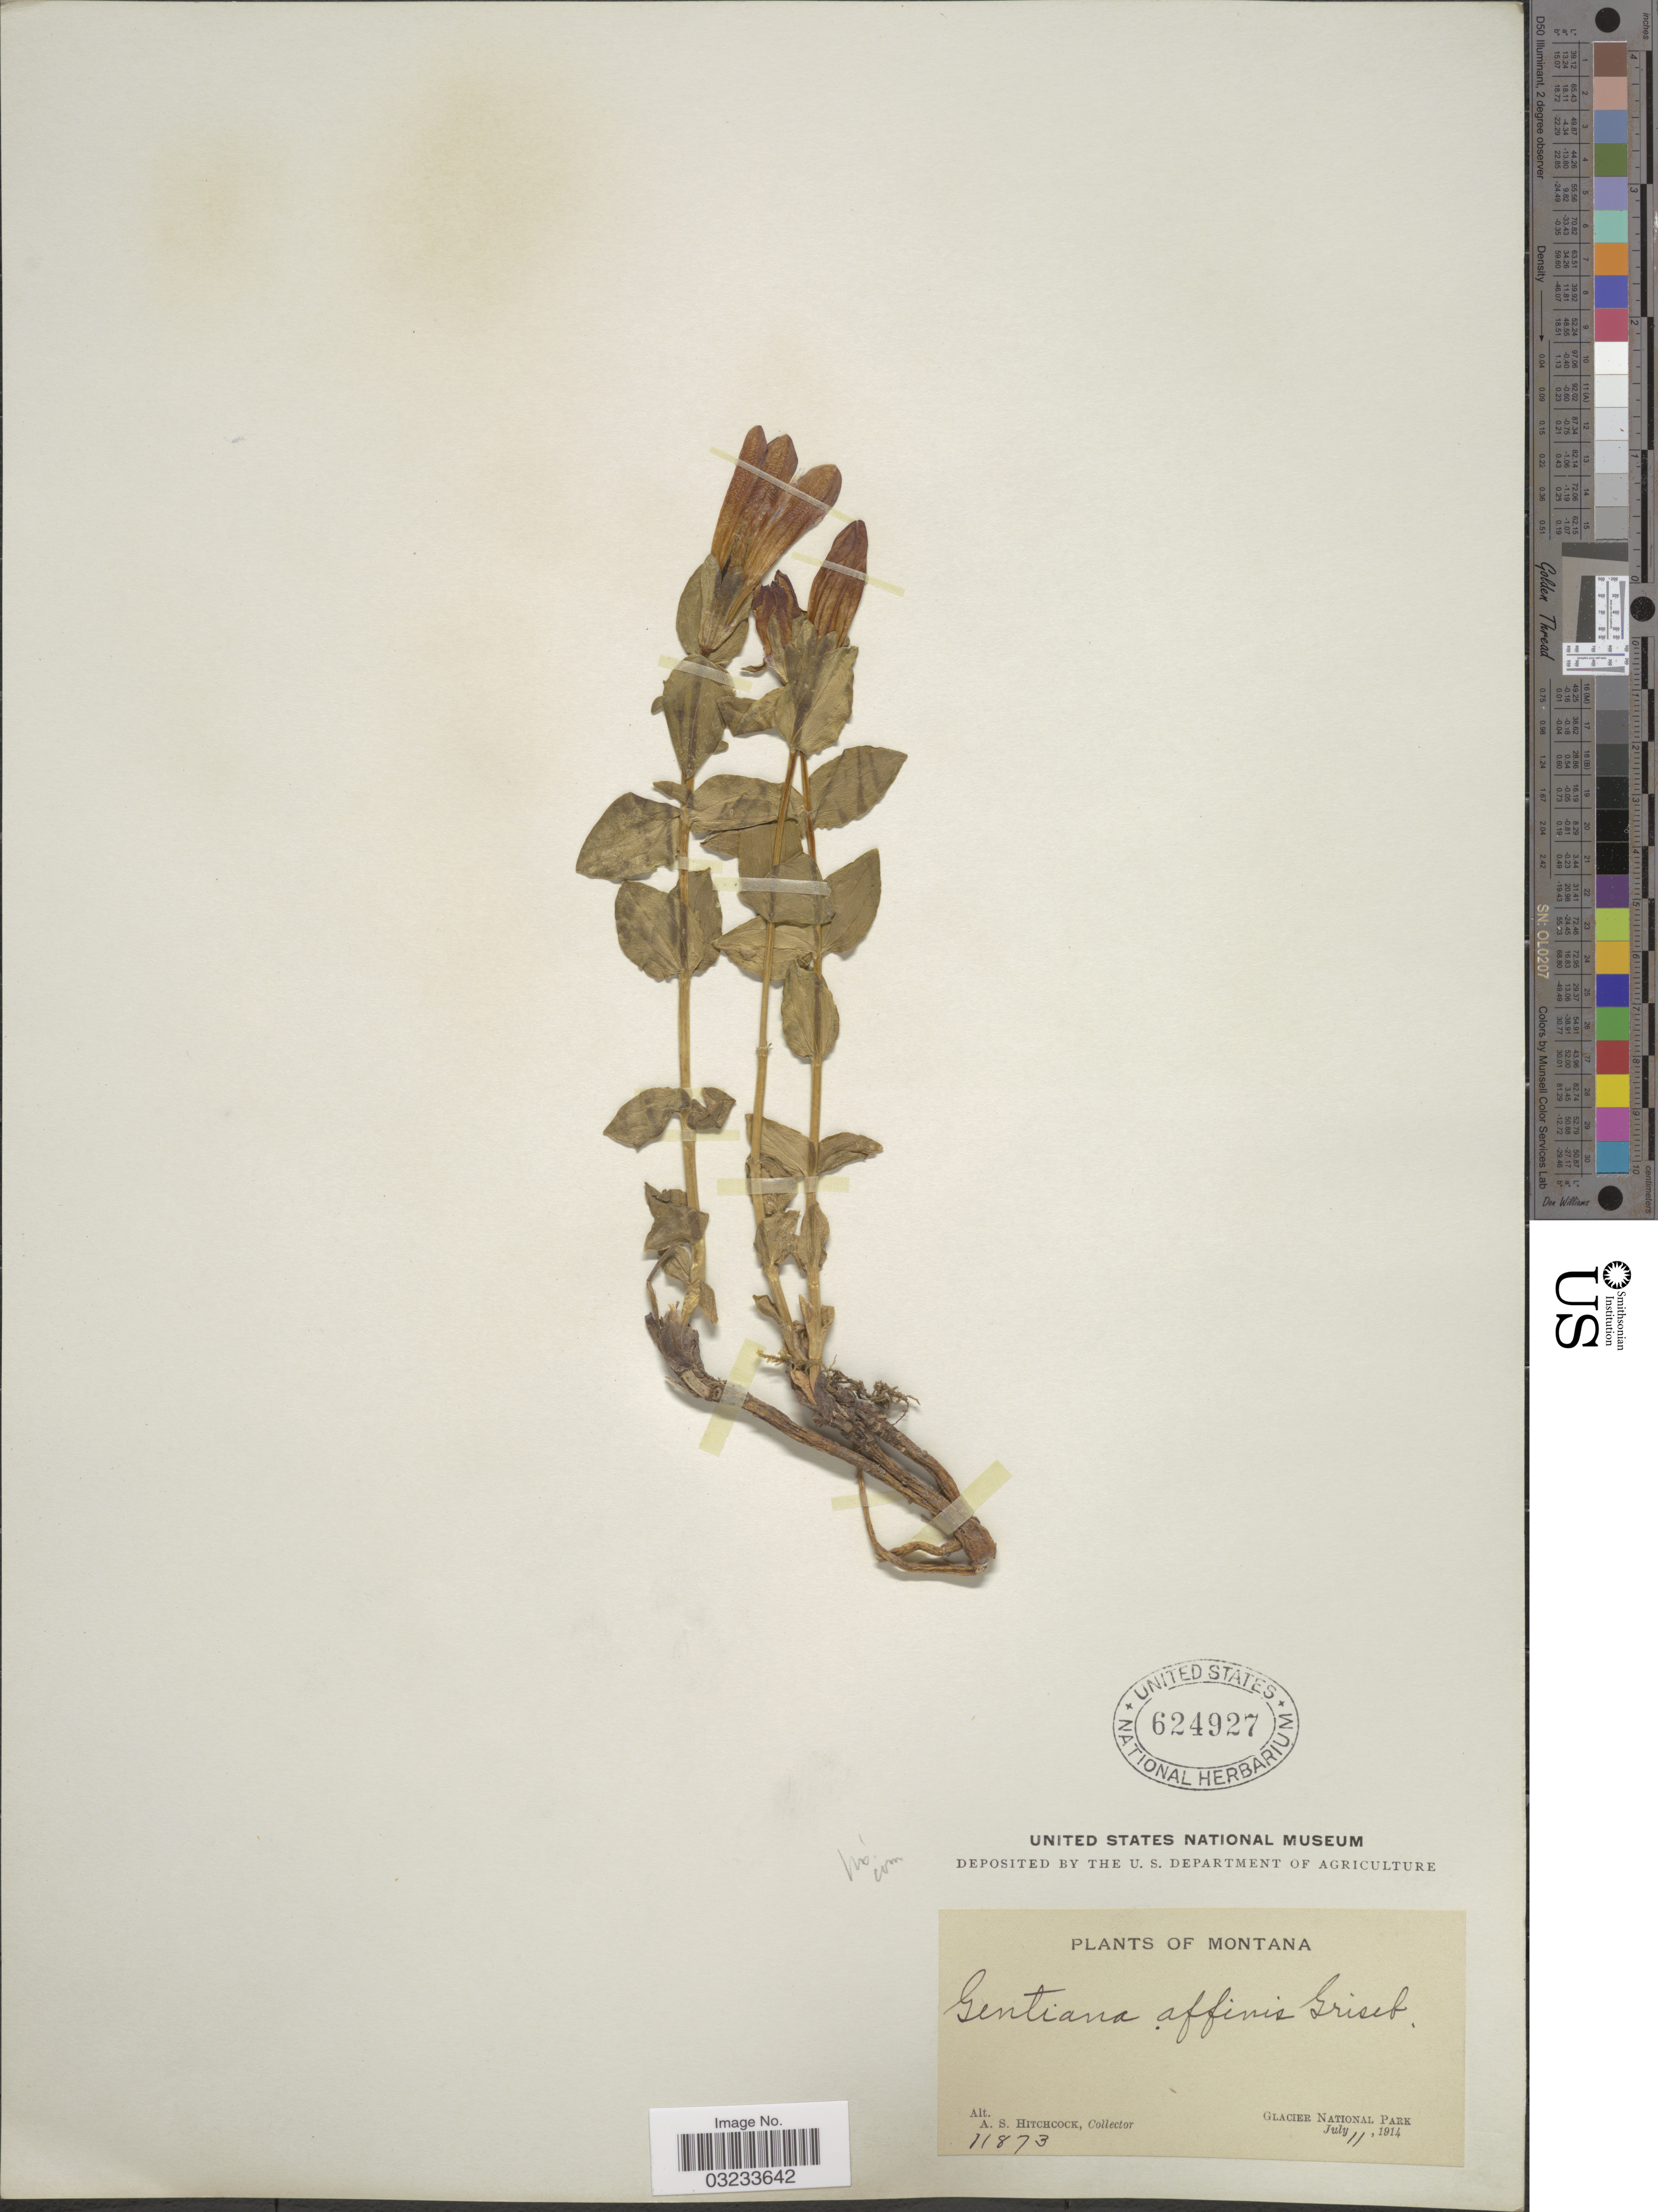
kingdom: Plantae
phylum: Tracheophyta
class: Magnoliopsida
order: Gentianales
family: Gentianaceae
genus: Gentiana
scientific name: Gentiana affinis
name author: Griseb.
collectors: A. S. Hitchcock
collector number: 11873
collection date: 1914-07-11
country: United States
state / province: Montana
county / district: Flathead / Glacier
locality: Glacier National Park.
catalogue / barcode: US 624927